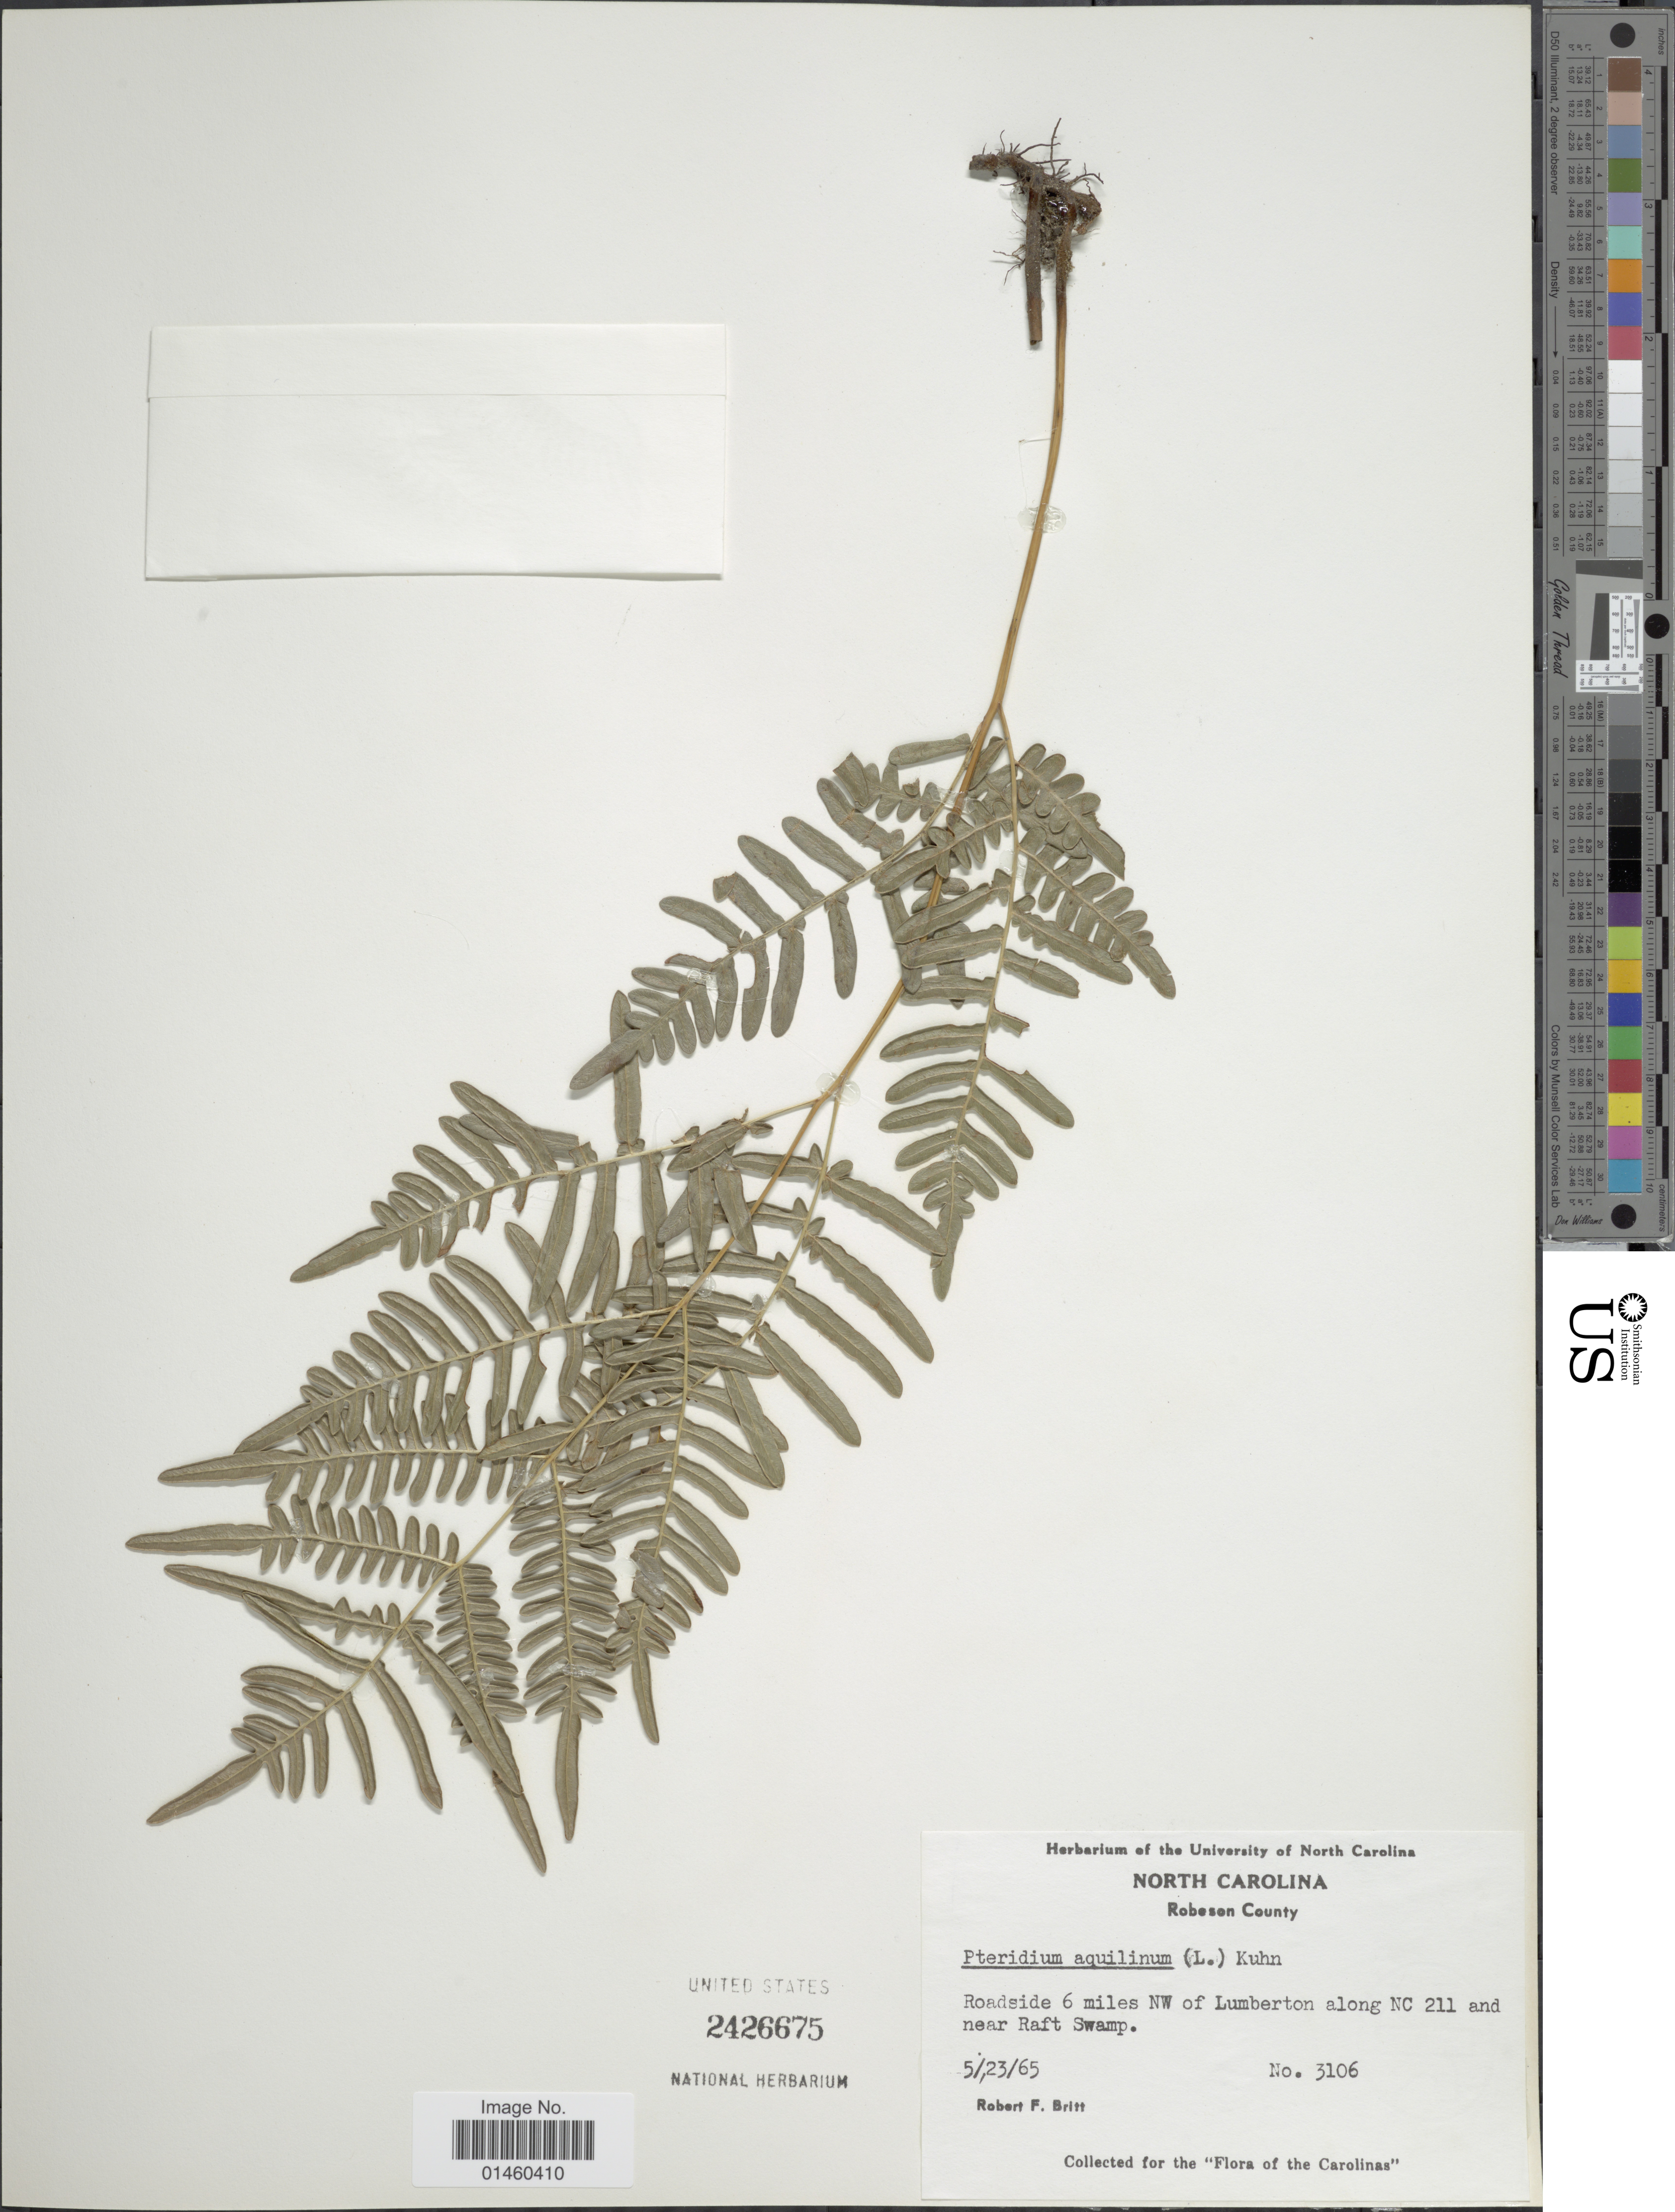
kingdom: Plantae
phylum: Tracheophyta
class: Polypodiopsida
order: Polypodiales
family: Dennstaedtiaceae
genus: Pteridium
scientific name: Pteridium aquilinum var. pseudocaudatum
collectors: R. Britt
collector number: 3106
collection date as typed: Transcribed d/m/y: 23/5/65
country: United States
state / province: North Carolina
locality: Robeson County, Roadside 6 miles NW of Lumberton along NC 211 and near Raft Swamp.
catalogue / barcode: US 2426675